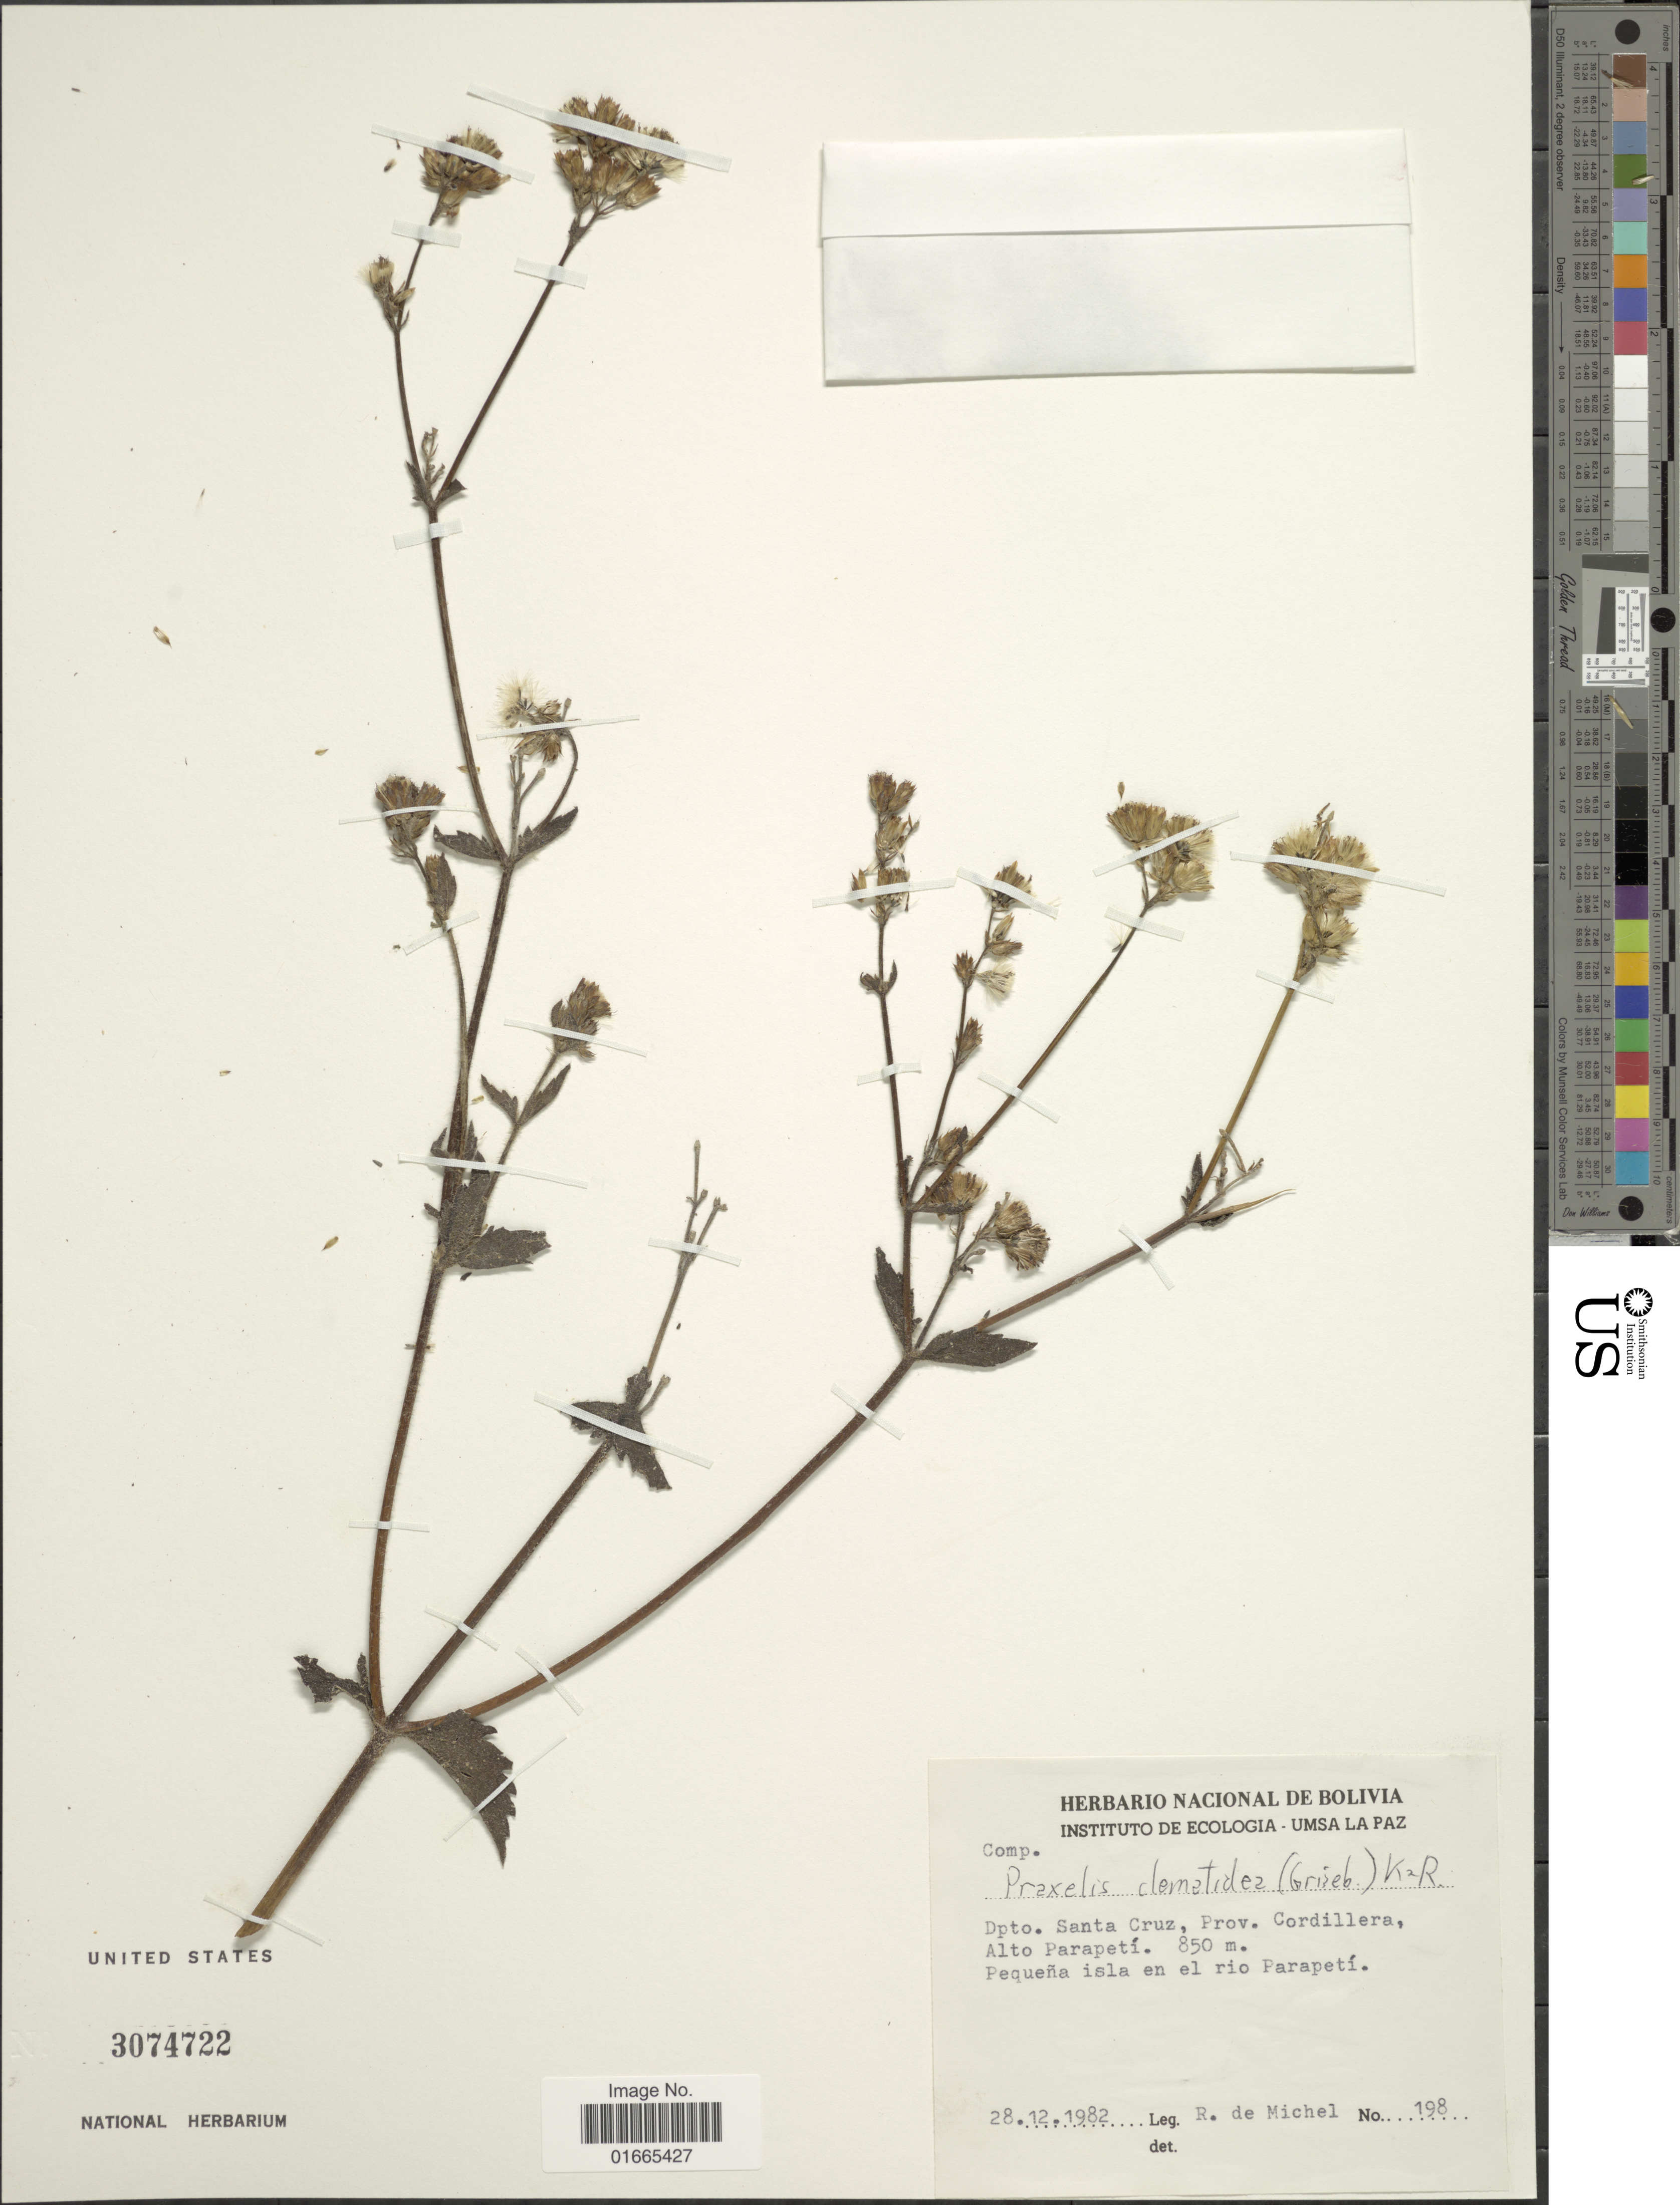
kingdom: Plantae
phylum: Tracheophyta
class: Magnoliopsida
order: Asterales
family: Asteraceae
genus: Praxelis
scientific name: Praxelis clematidea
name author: (Griseb.) R.M. King & H. Rob.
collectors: R. Michel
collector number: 198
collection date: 1982-12-28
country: Bolivia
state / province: Santa Cruz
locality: Dpto. Santa Cruz. Prov. Cordillera, Alto Parapetí. Pequeña isla en el río Parapetí.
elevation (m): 850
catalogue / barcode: US 3074722